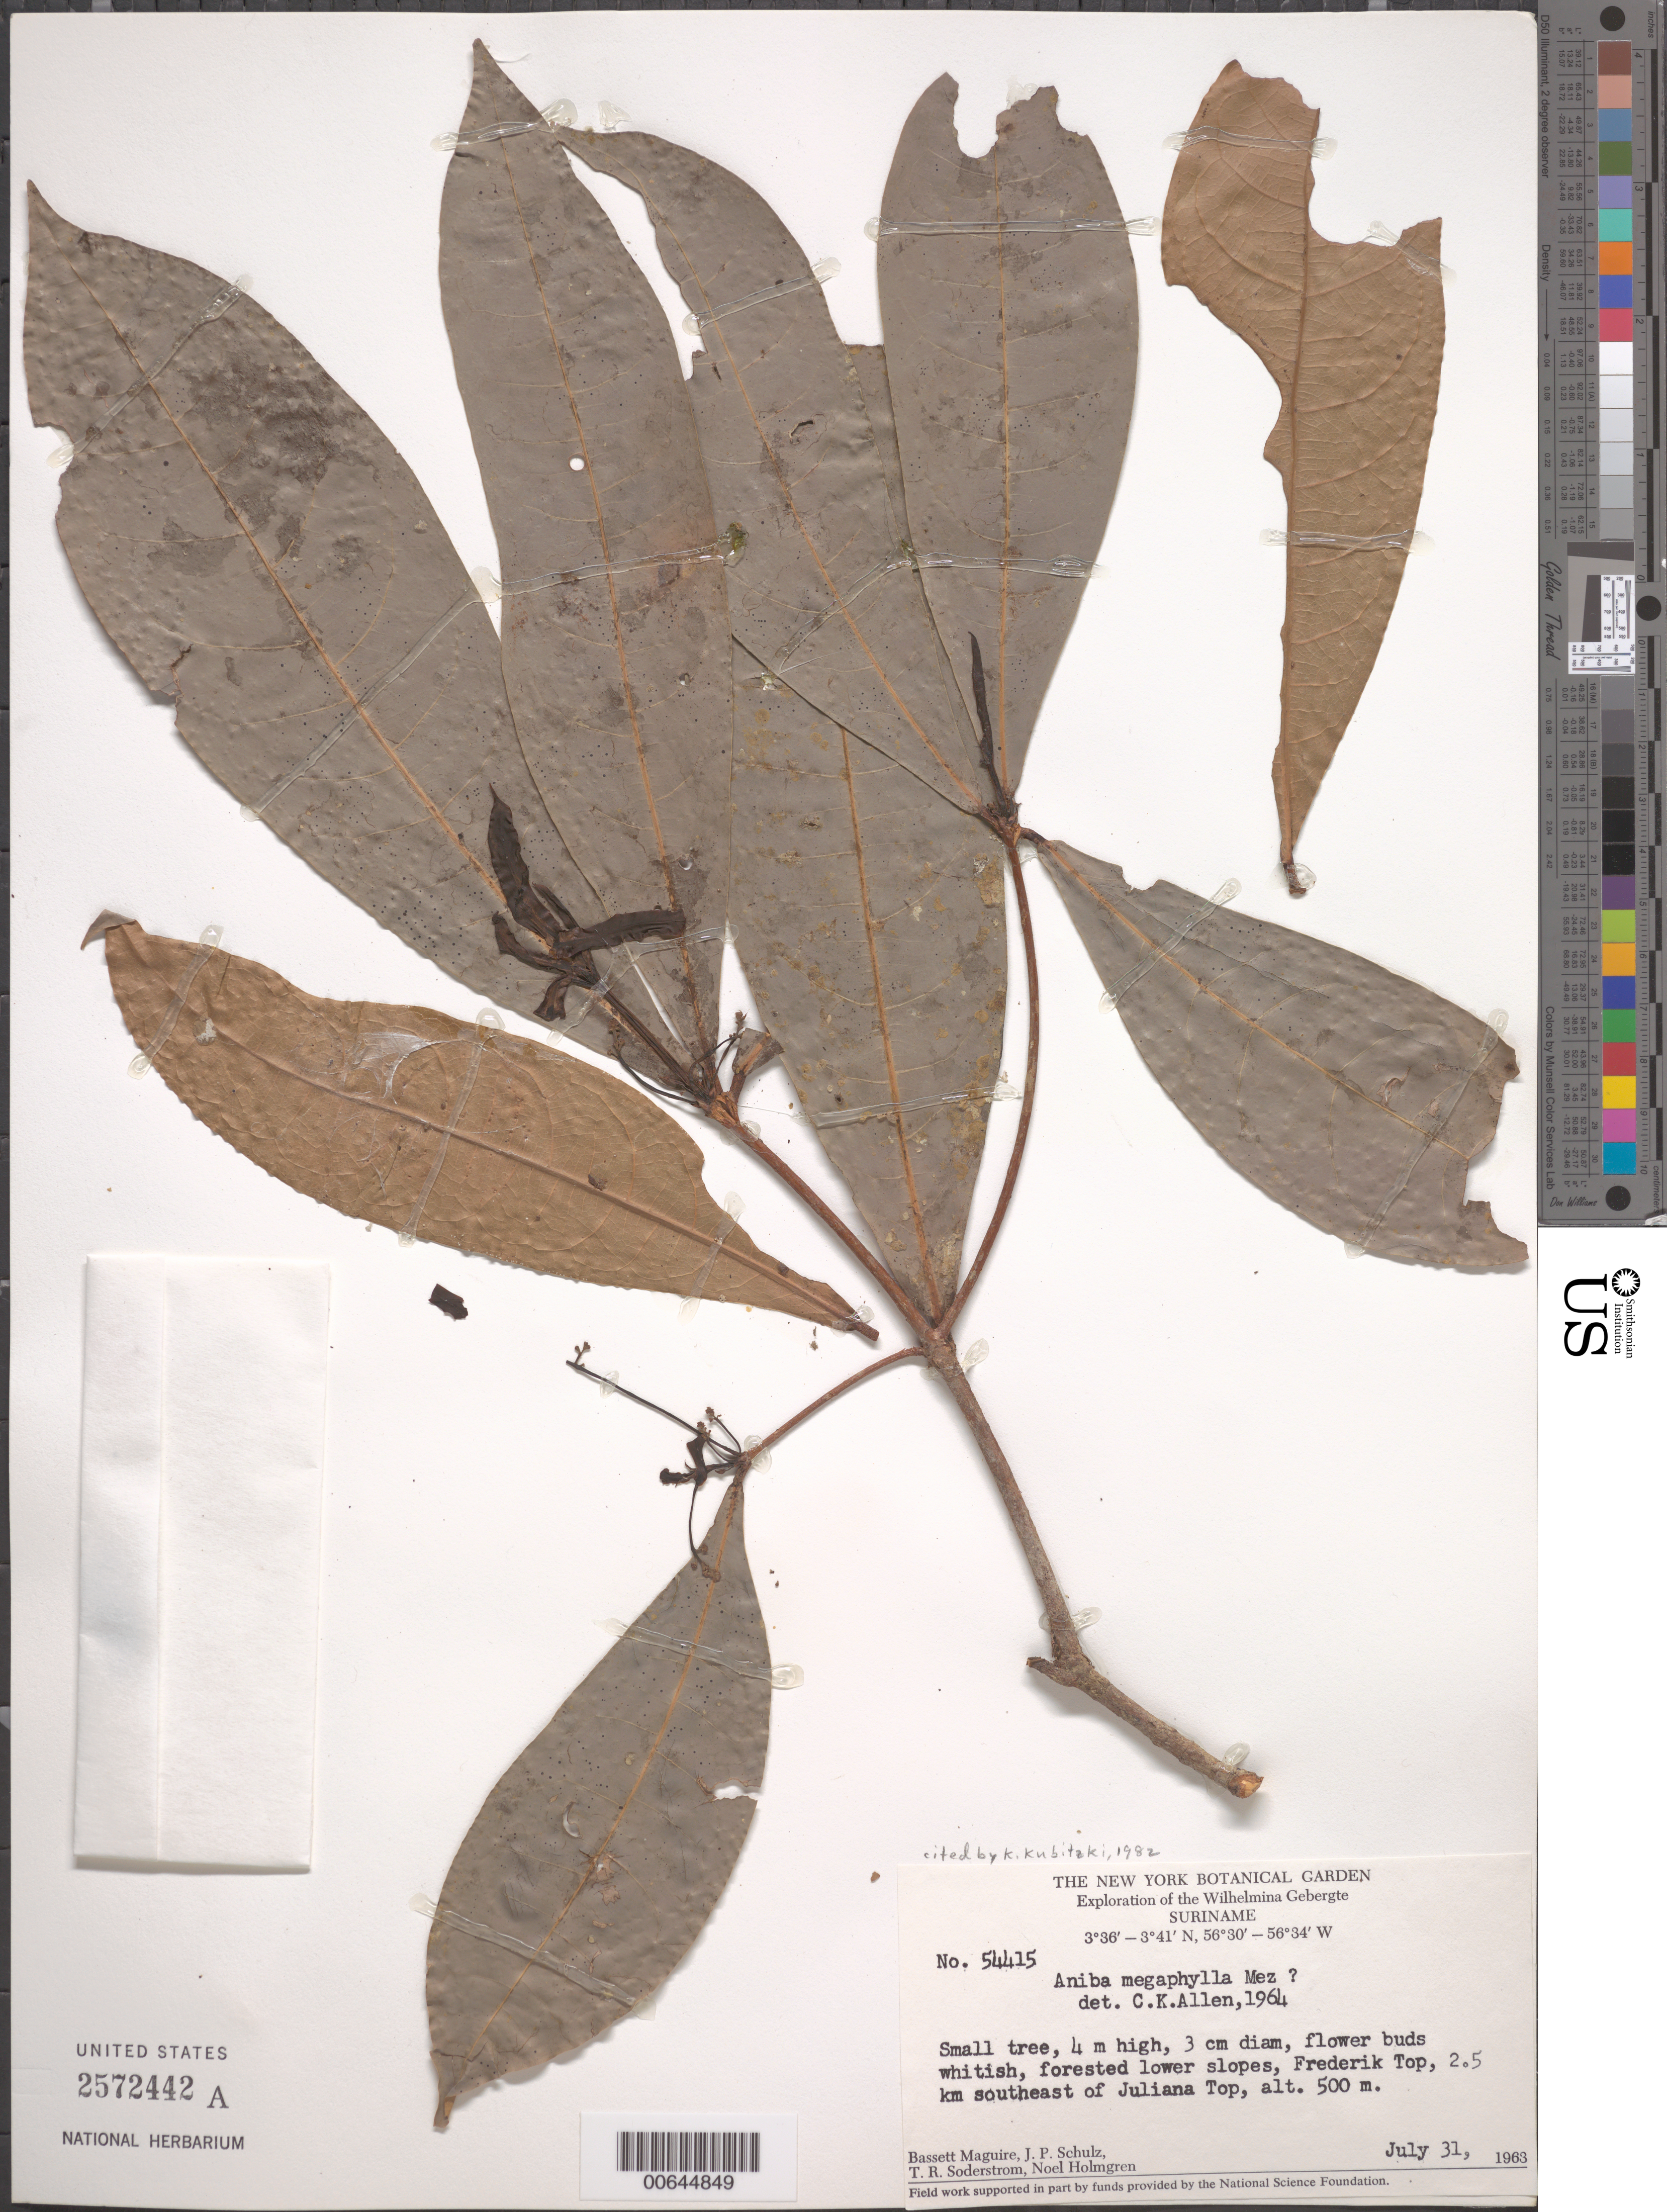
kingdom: Plantae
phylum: Tracheophyta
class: Magnoliopsida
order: Laurales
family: Lauraceae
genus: Aniba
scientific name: Aniba megaphylla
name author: Mez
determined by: Allen, C. K.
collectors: B. Maguire, J. P. Schulz, T. R. Soderstrom & N. H. Holmgren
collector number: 54415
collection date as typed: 31-Jul-63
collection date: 1963-07-31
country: Suriname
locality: Frederik Top, 2.5 km SE of Juliana Top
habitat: Forested lower slopes.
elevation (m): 500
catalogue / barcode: US 2572442A